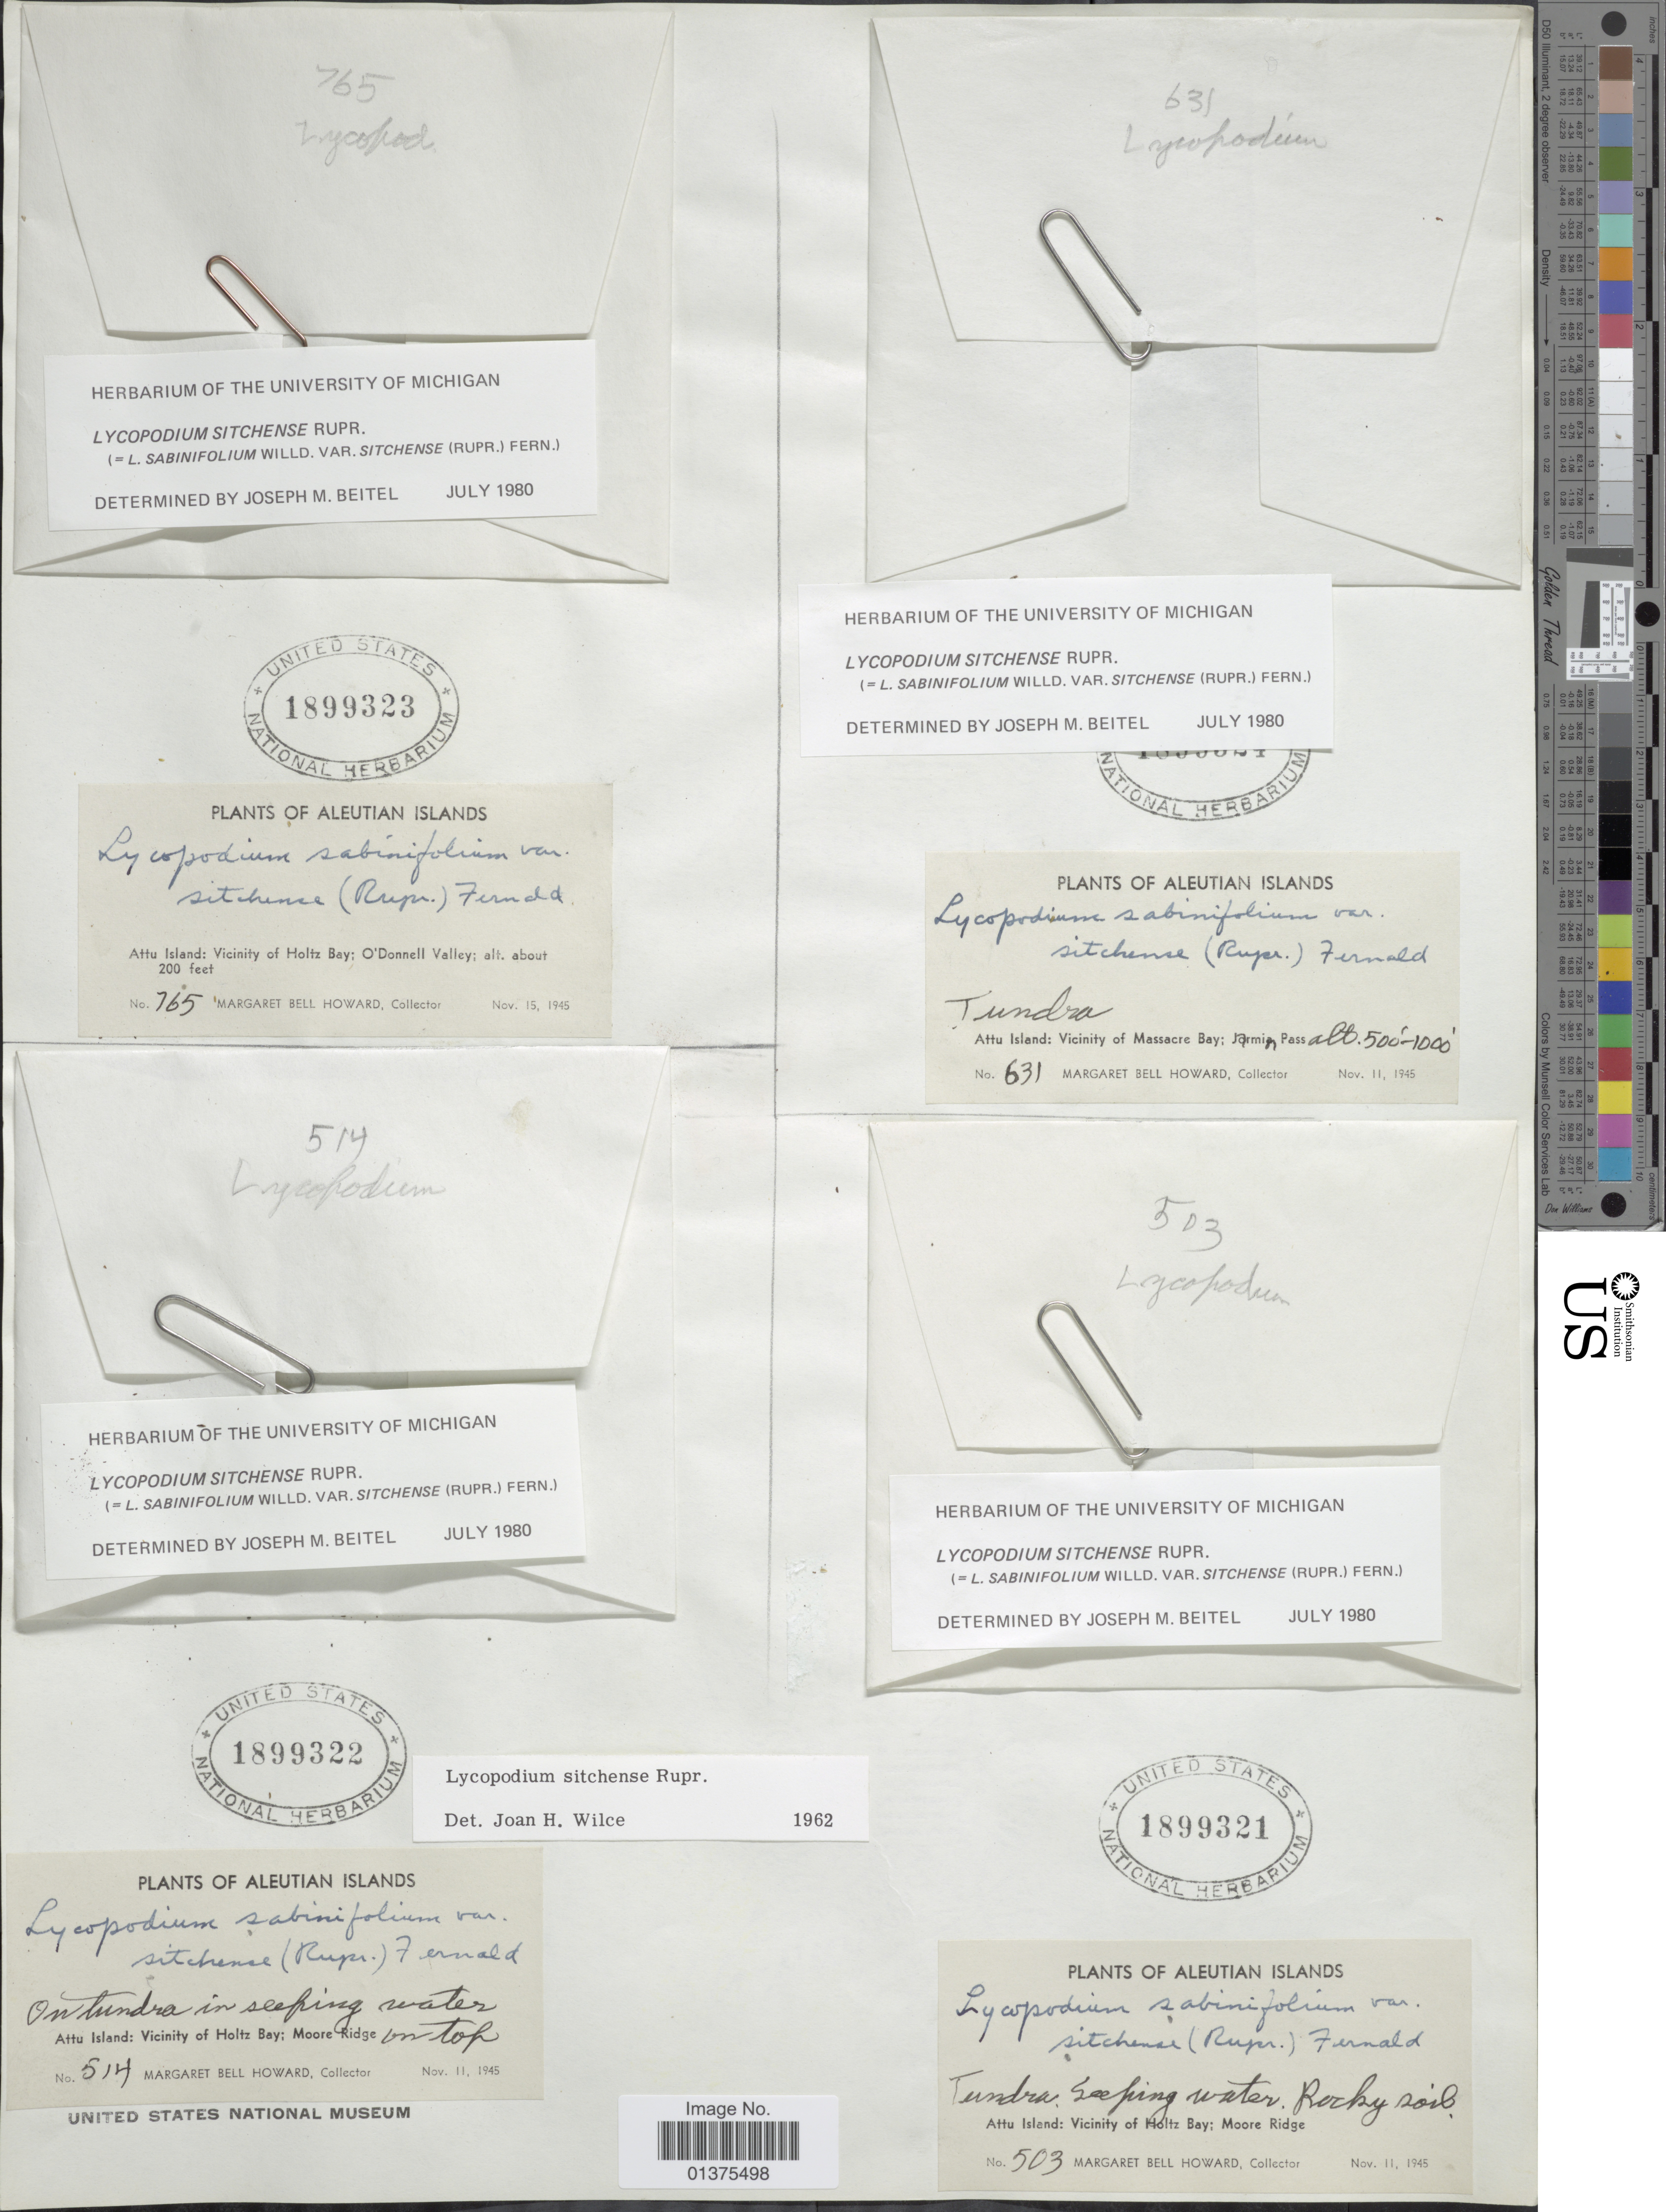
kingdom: Plantae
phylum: Tracheophyta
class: Lycopodiopsida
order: Lycopodiales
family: Lycopodiaceae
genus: Diphasiastrum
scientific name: Diphasiastrum sitchense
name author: (Rupr.) Holub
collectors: M. B. Howard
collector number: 631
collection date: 1945-11-11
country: United States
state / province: Alaska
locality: Aleutian Islands, Attu island: vicinity of Massacre Bay: Jarmin Pass.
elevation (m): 152